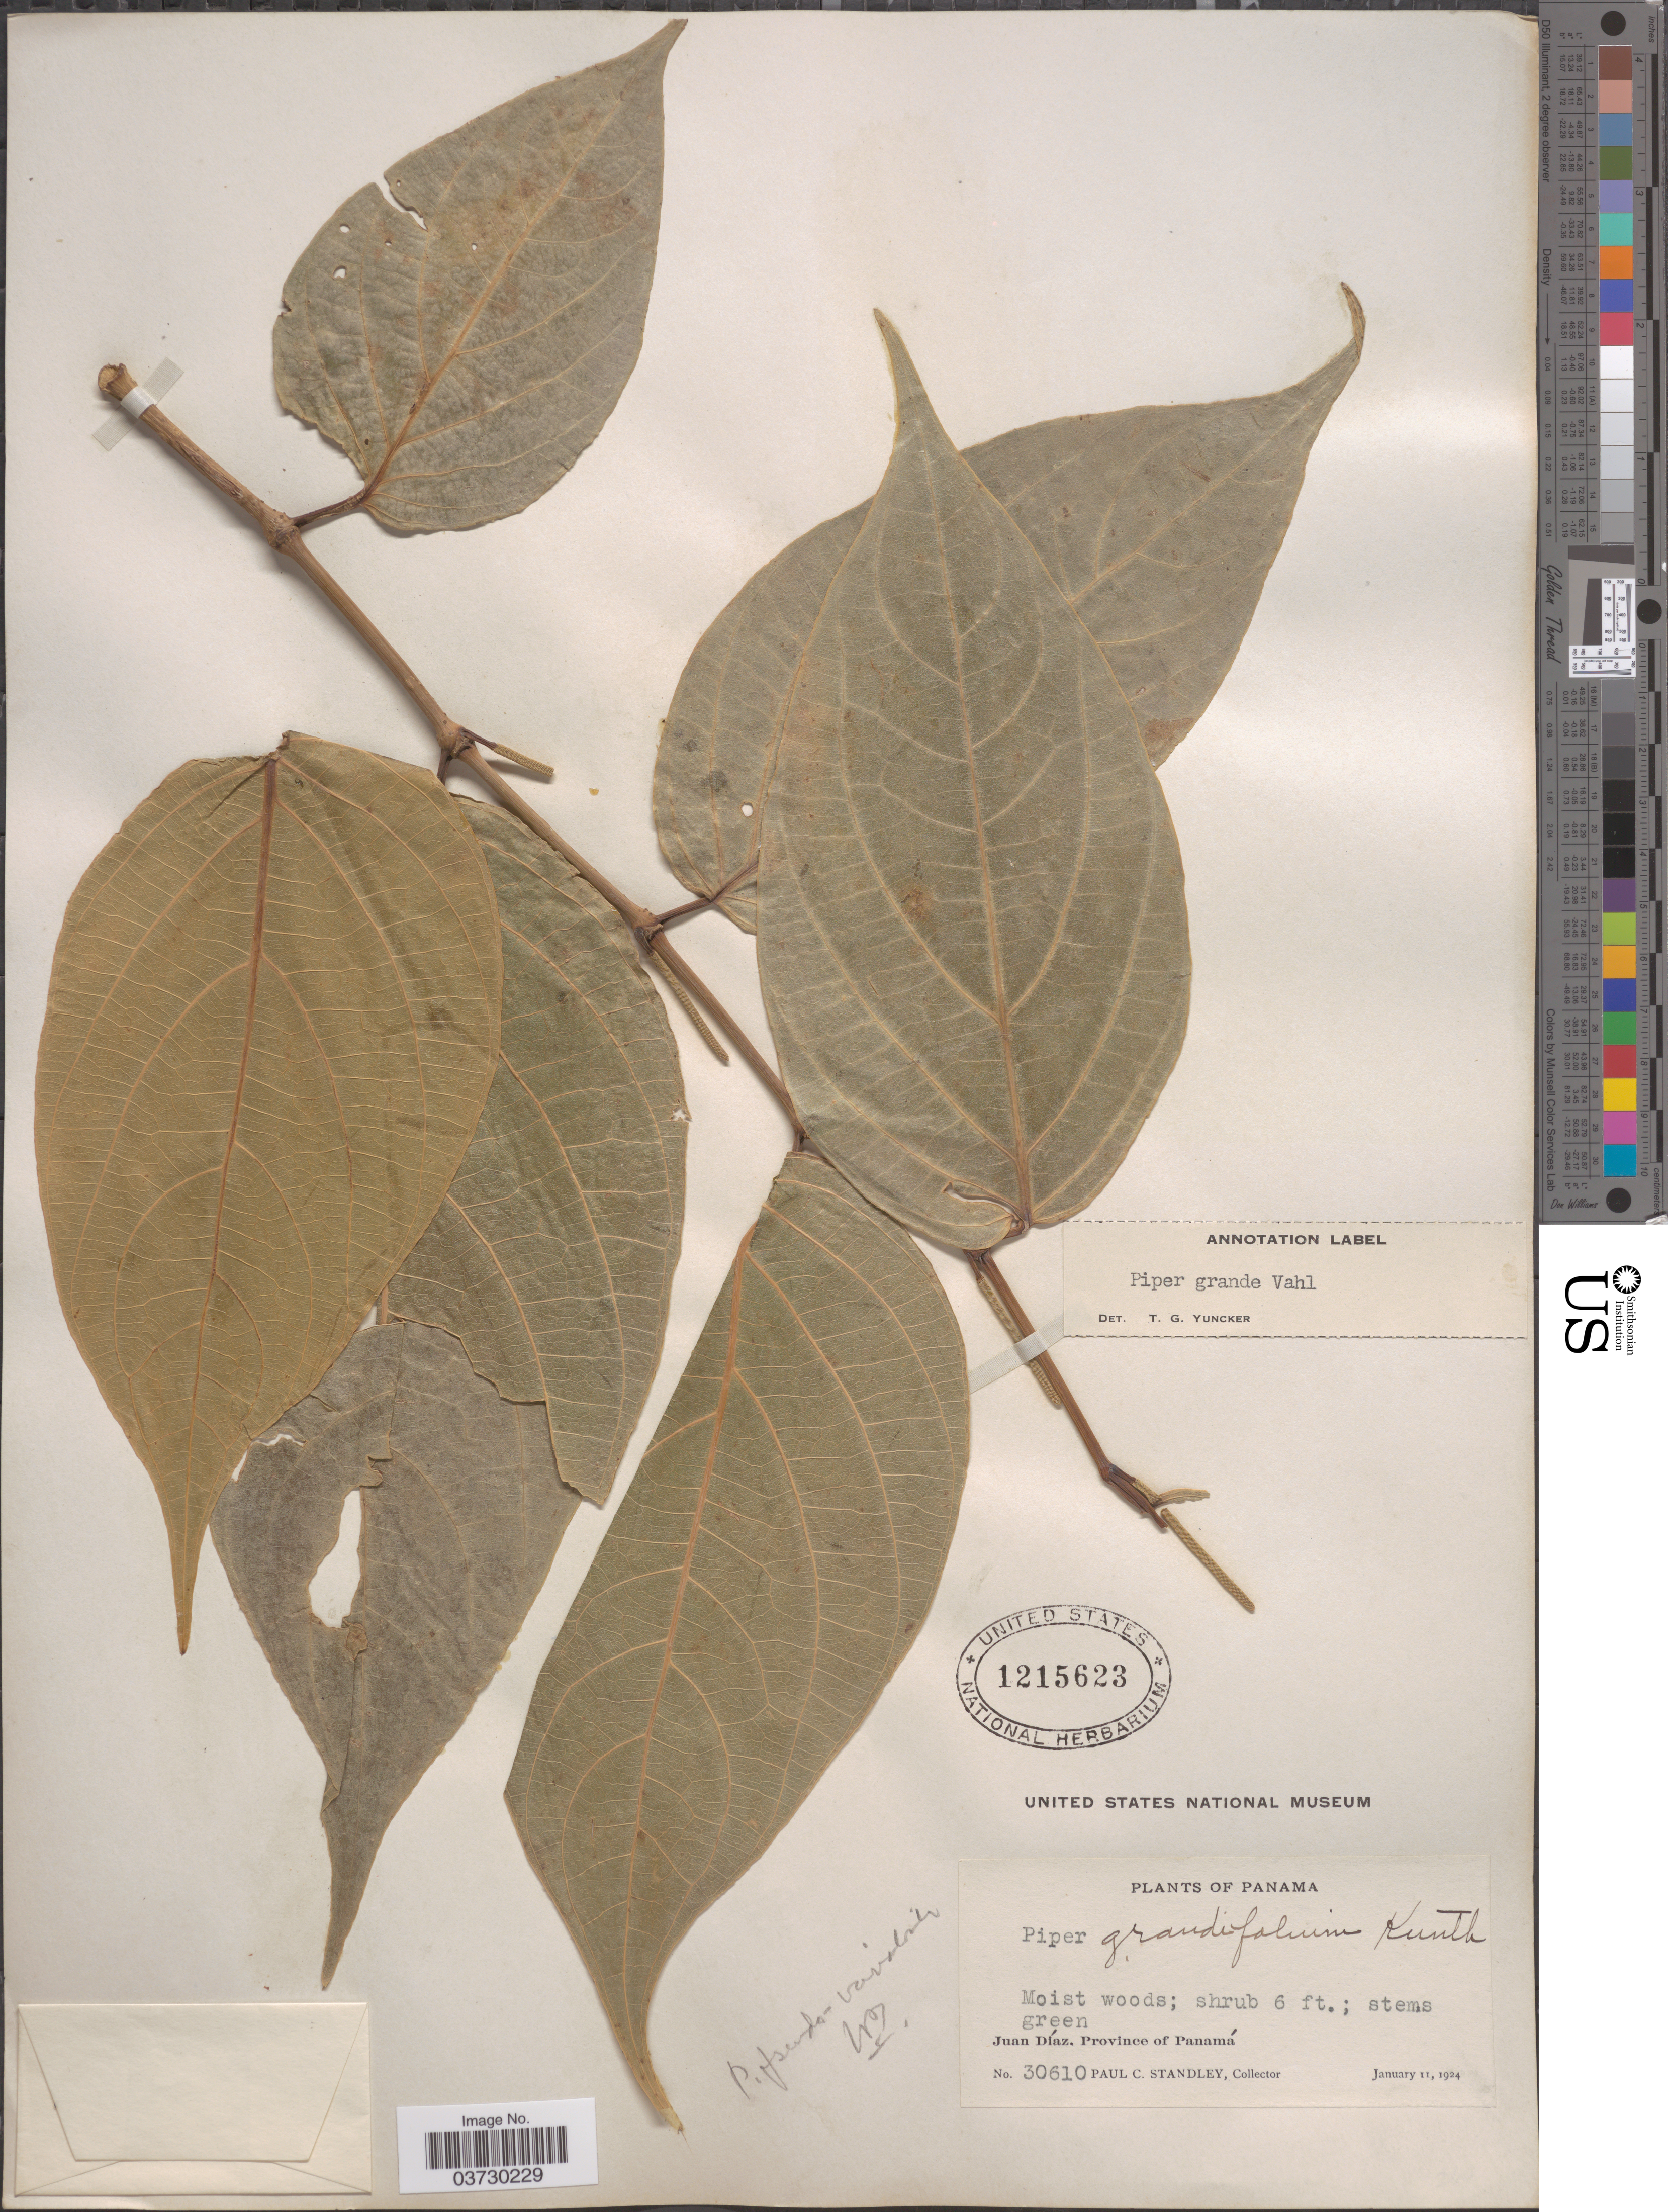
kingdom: Plantae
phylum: Tracheophyta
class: Magnoliopsida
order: Piperales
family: Piperaceae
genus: Piper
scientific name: Piper grande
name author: Vahl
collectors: P. C. Standley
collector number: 30610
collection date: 1924-01-11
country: Panama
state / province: Panamá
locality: Juan Díaz.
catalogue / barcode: US 1215623